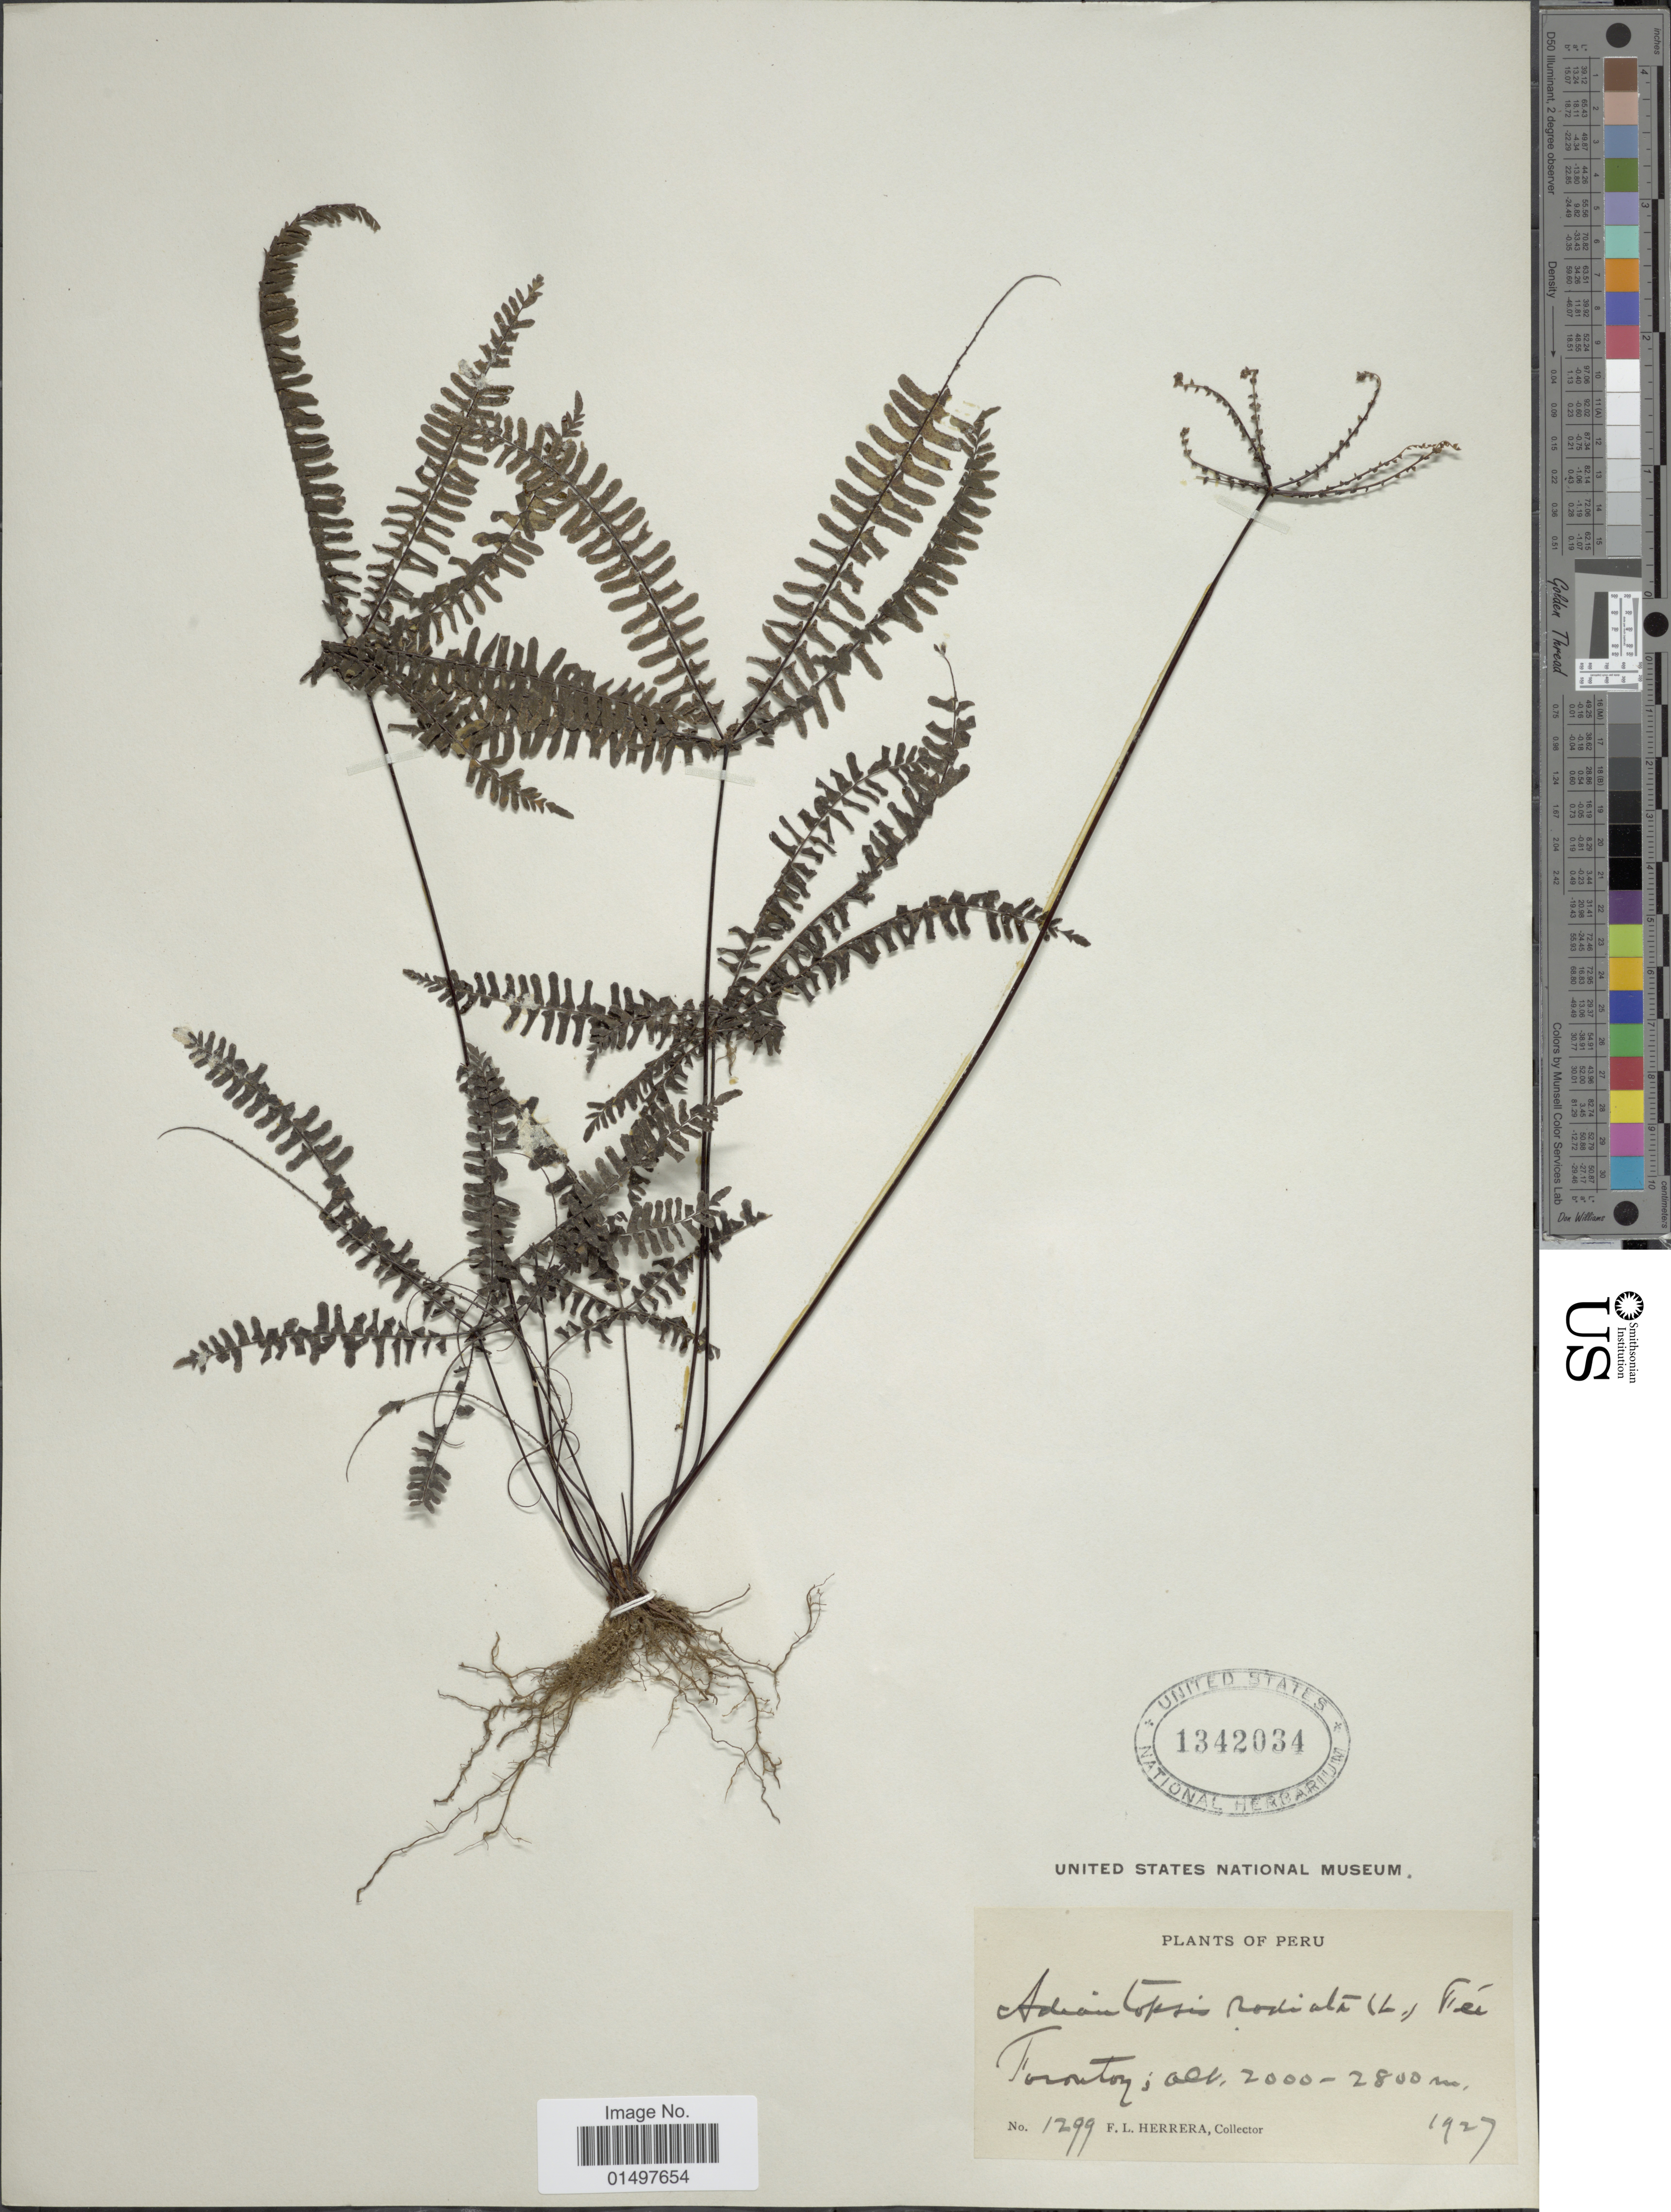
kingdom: Plantae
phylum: Tracheophyta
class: Polypodiopsida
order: Polypodiales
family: Pteridaceae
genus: Adiantopsis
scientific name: Adiantopsis radiata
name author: (L.) Fée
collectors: F. L. Herrera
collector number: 1299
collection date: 1927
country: Peru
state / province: Cusco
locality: Torontoy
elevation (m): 2000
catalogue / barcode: US 1342034